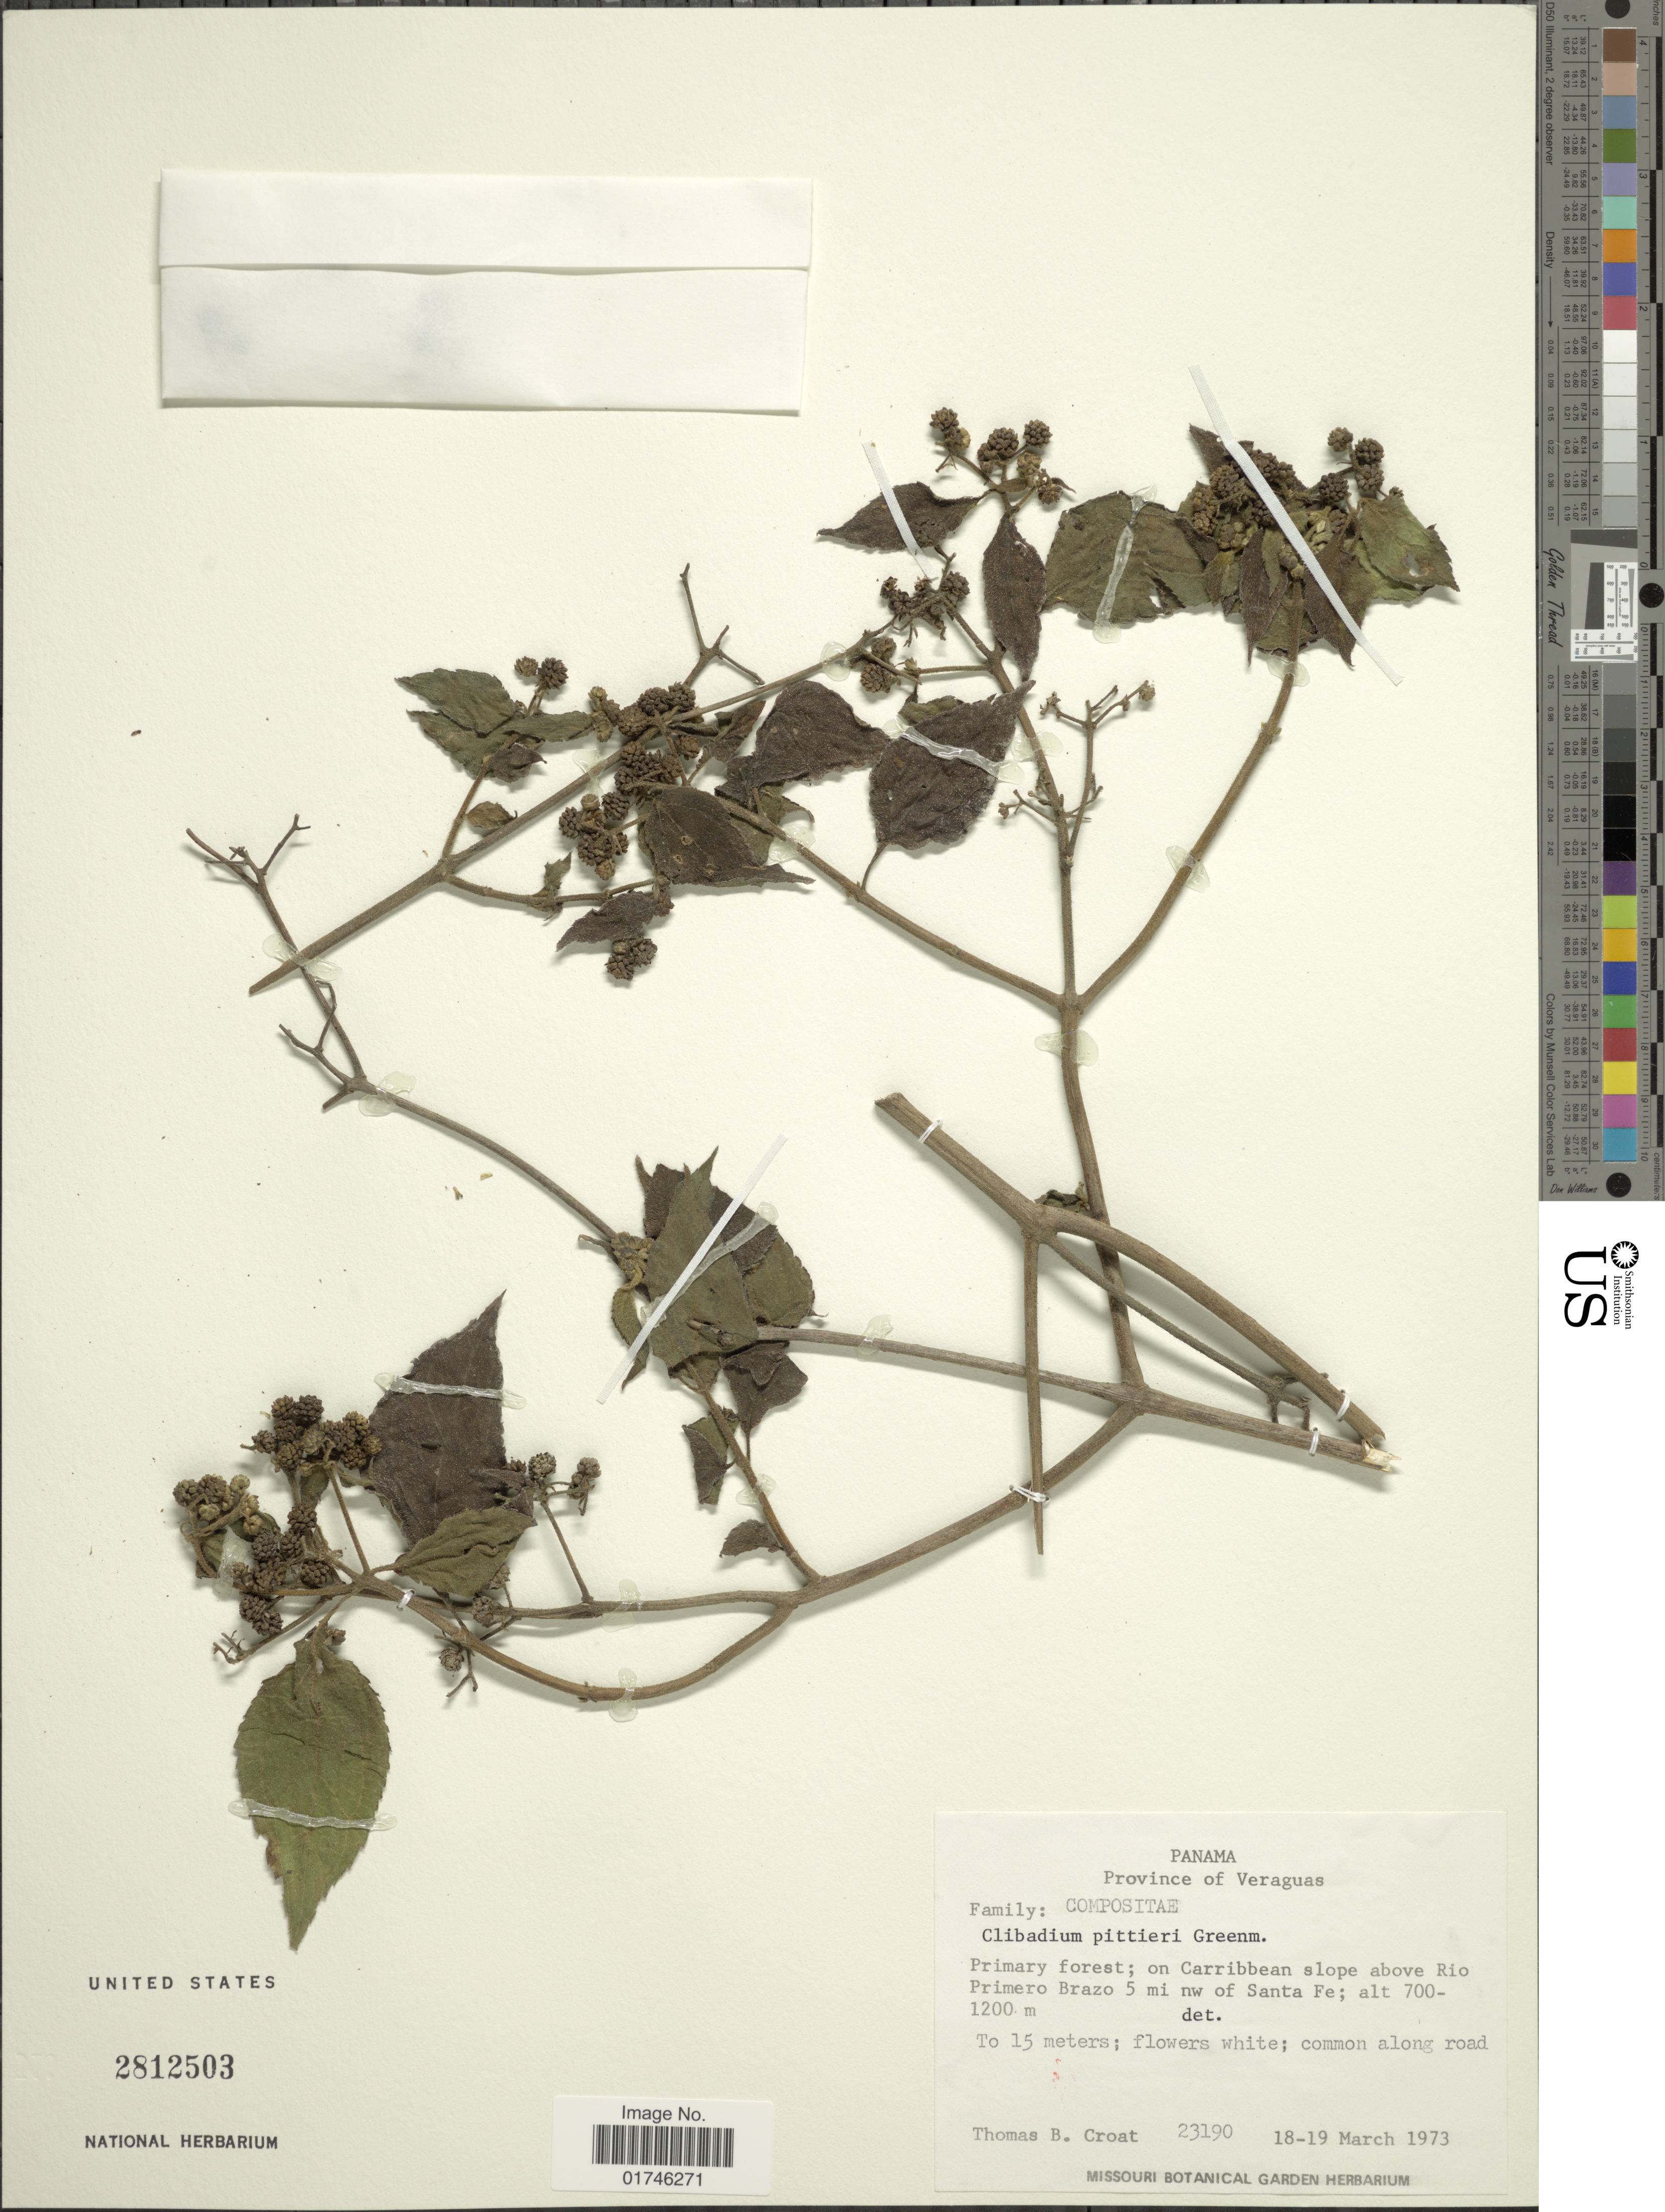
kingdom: Plantae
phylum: Tracheophyta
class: Magnoliopsida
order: Asterales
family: Asteraceae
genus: Clibadium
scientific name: Clibadium polygynum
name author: S.F. Blake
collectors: T. B. Croat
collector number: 23190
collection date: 1973-03-18/1973-03-19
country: Panama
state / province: Veraguas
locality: Province of Veraguas, Primary forest; on Caribbean slope above Rio Primero Brazo 5 mi nw of Santa Fe.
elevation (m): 700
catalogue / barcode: US 2812503